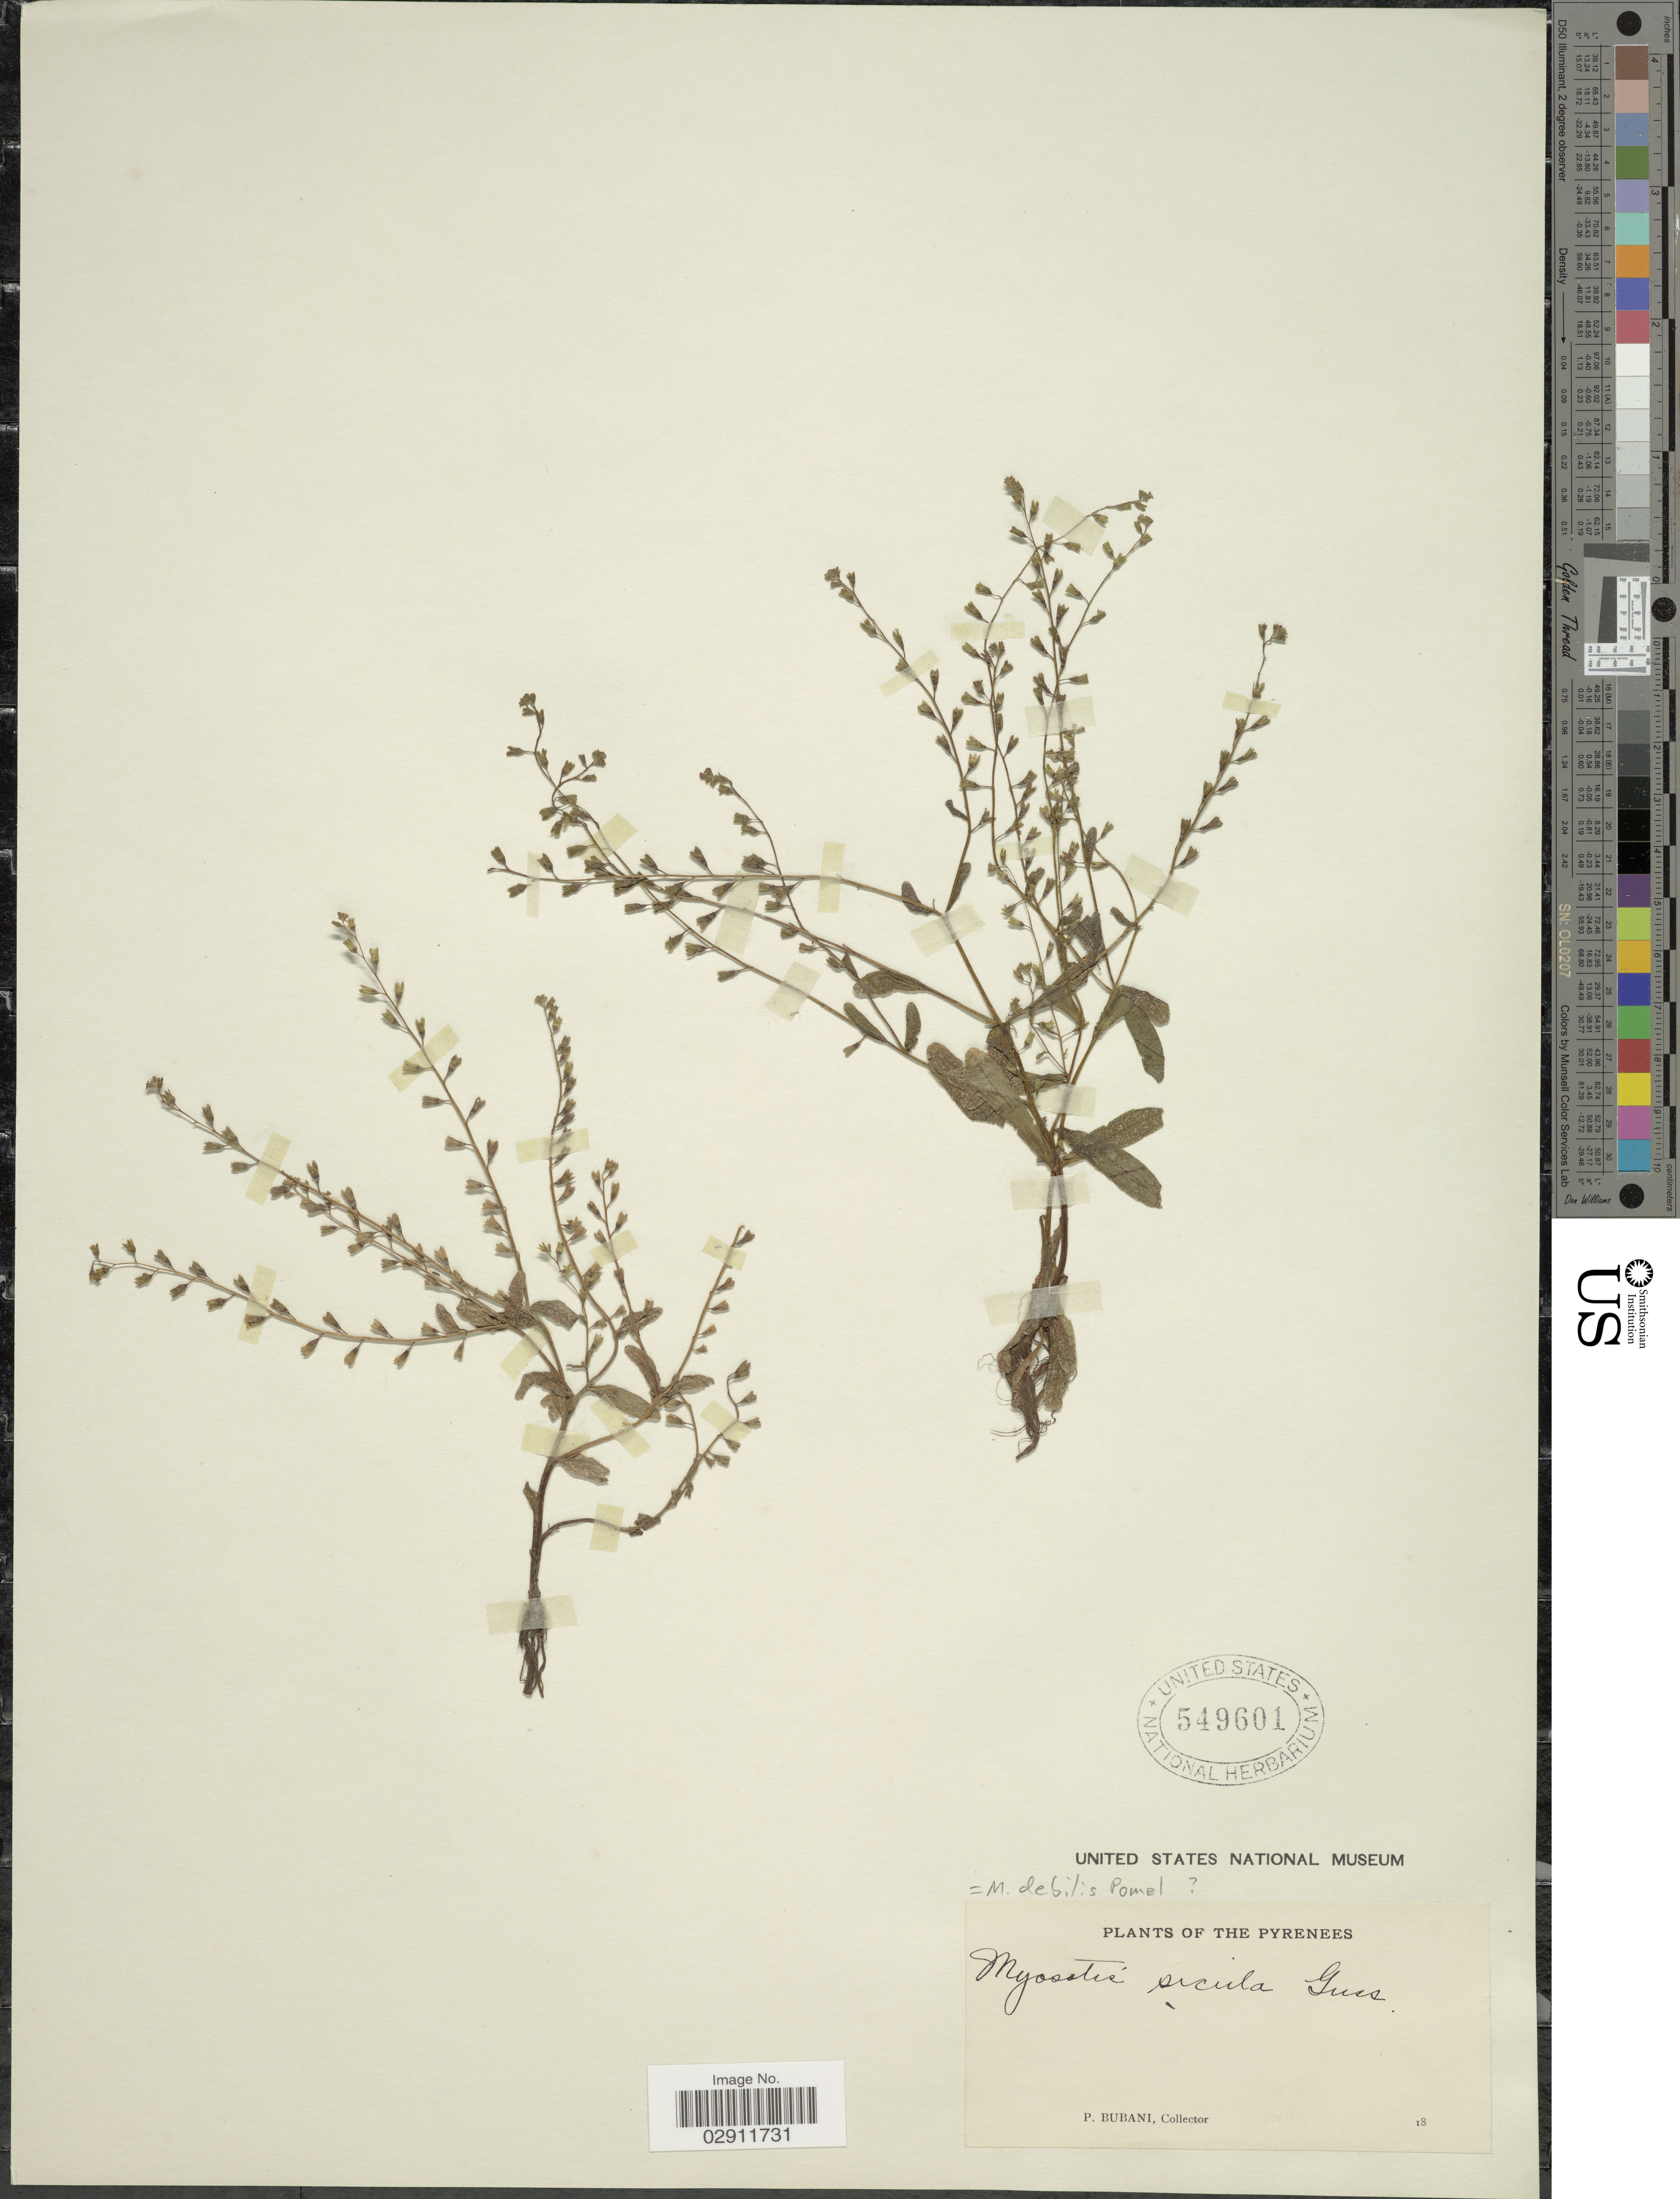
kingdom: Plantae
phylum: Tracheophyta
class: Magnoliopsida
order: Boraginales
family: Boraginaceae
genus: Myosotis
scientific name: Myosotis debilis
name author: Pomel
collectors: P. Bubani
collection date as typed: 18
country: France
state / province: Occitanie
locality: The Pyrenees.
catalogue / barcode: US 549601